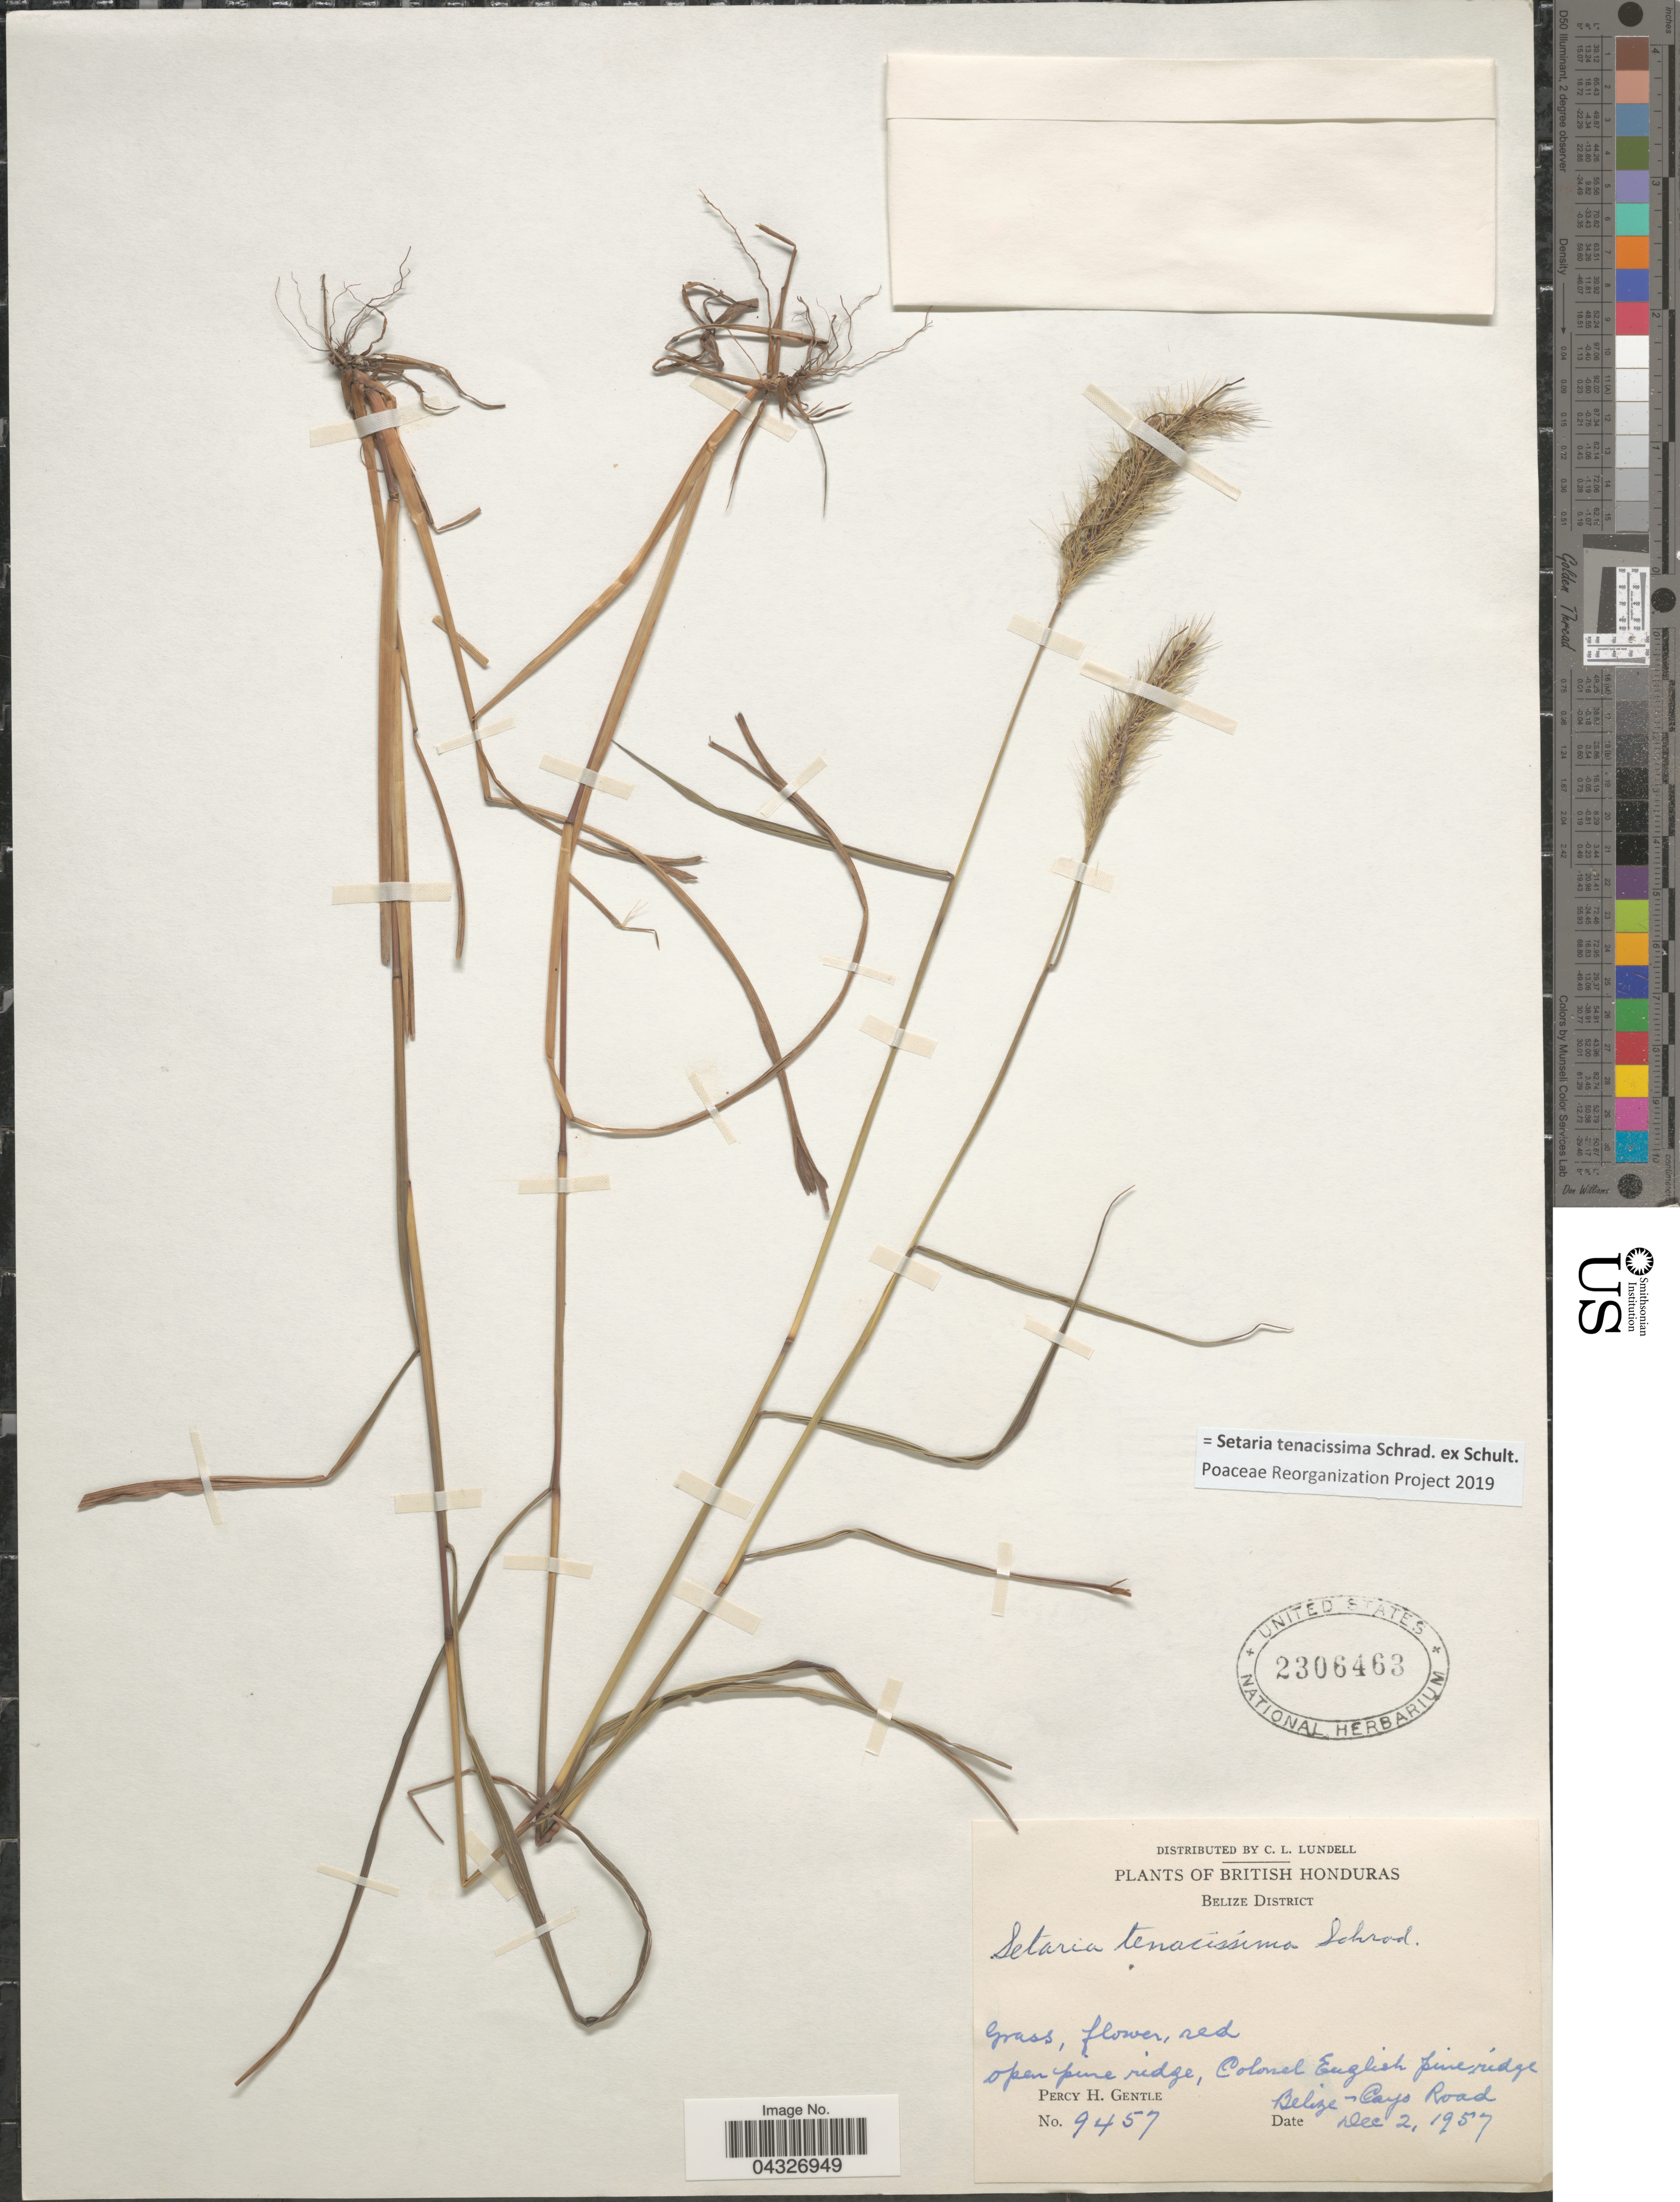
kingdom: Plantae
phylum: Tracheophyta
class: Liliopsida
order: Poales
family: Poaceae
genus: Setaria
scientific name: Setaria tenacissima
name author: Schrad. ex Schult.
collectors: P. H. Gentle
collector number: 9457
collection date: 1957-12-02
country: Belize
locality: British Honduras. Belize District. Colonel English pine ridge. Belize-Cayo Road.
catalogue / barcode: US 2306463